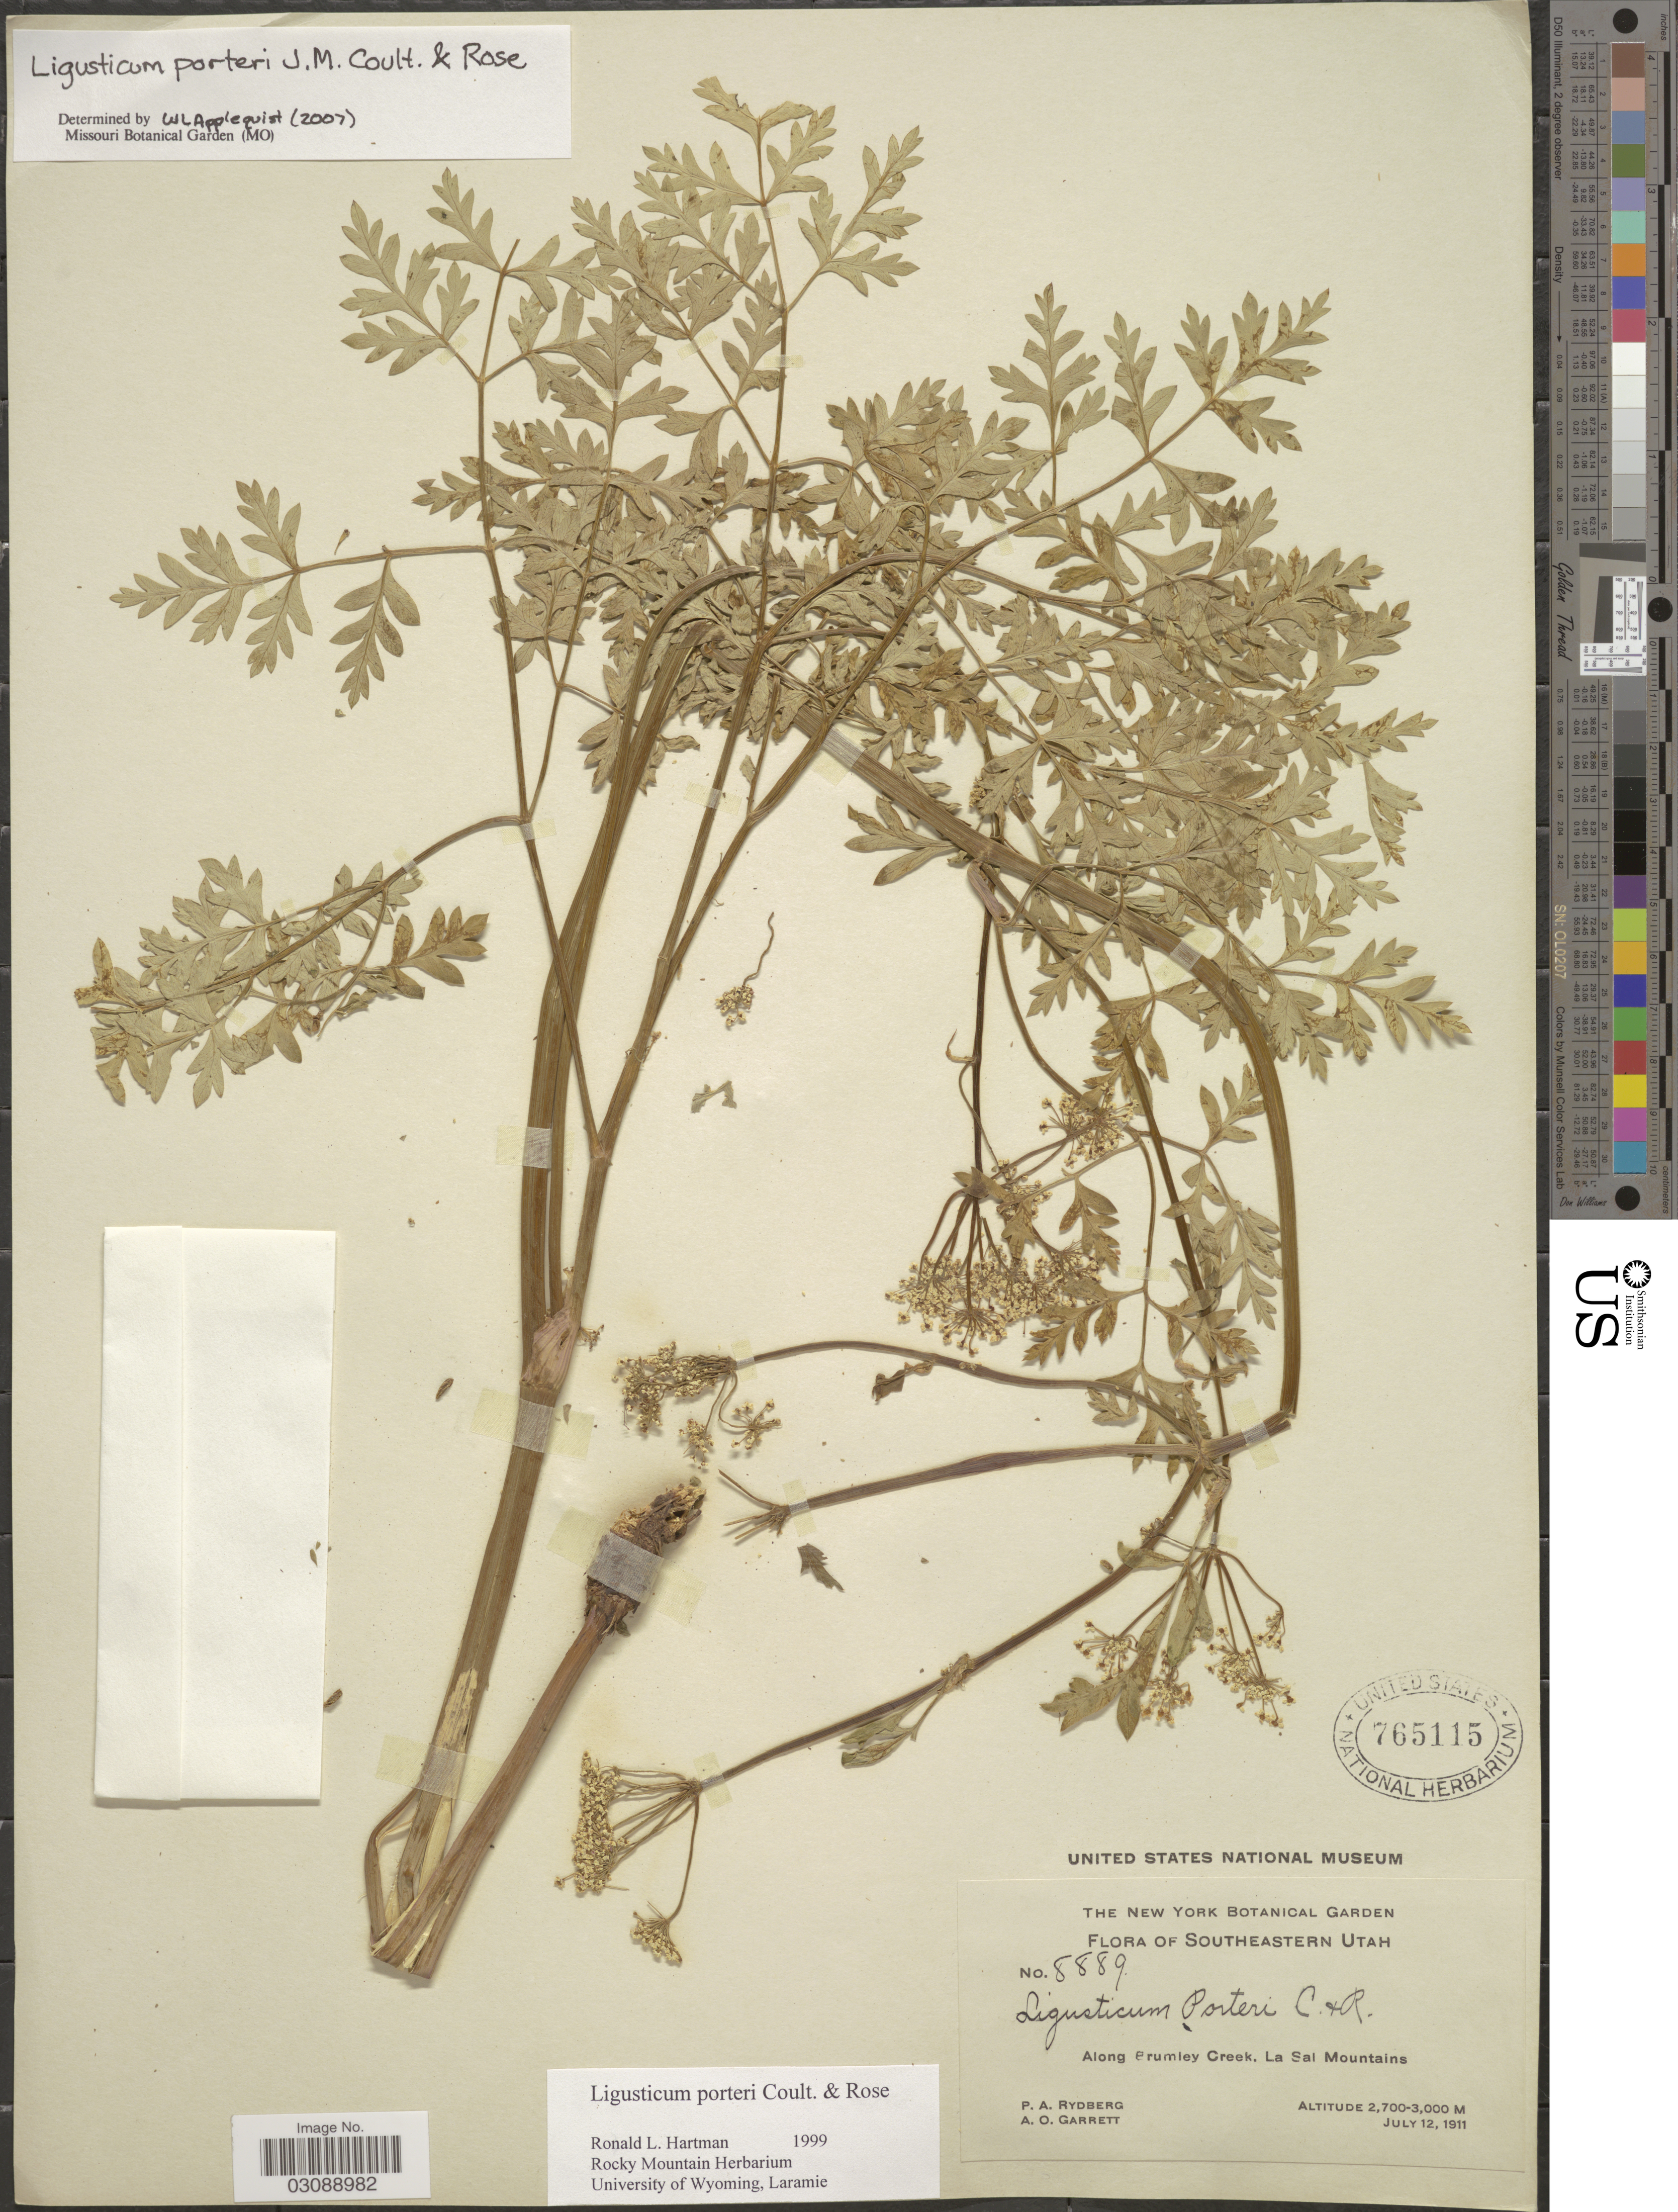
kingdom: Plantae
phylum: Tracheophyta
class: Magnoliopsida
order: Apiales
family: Apiaceae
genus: Ligusticum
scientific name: Ligusticum porteri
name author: J.M. Coult. & Rose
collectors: P. A. Rydberg & A. O. Garrett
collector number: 8889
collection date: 1911-07-12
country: United States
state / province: Utah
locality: Southeastern Utah. Along Brumley Creek. La Sal Mountains.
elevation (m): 2700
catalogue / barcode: US 765115